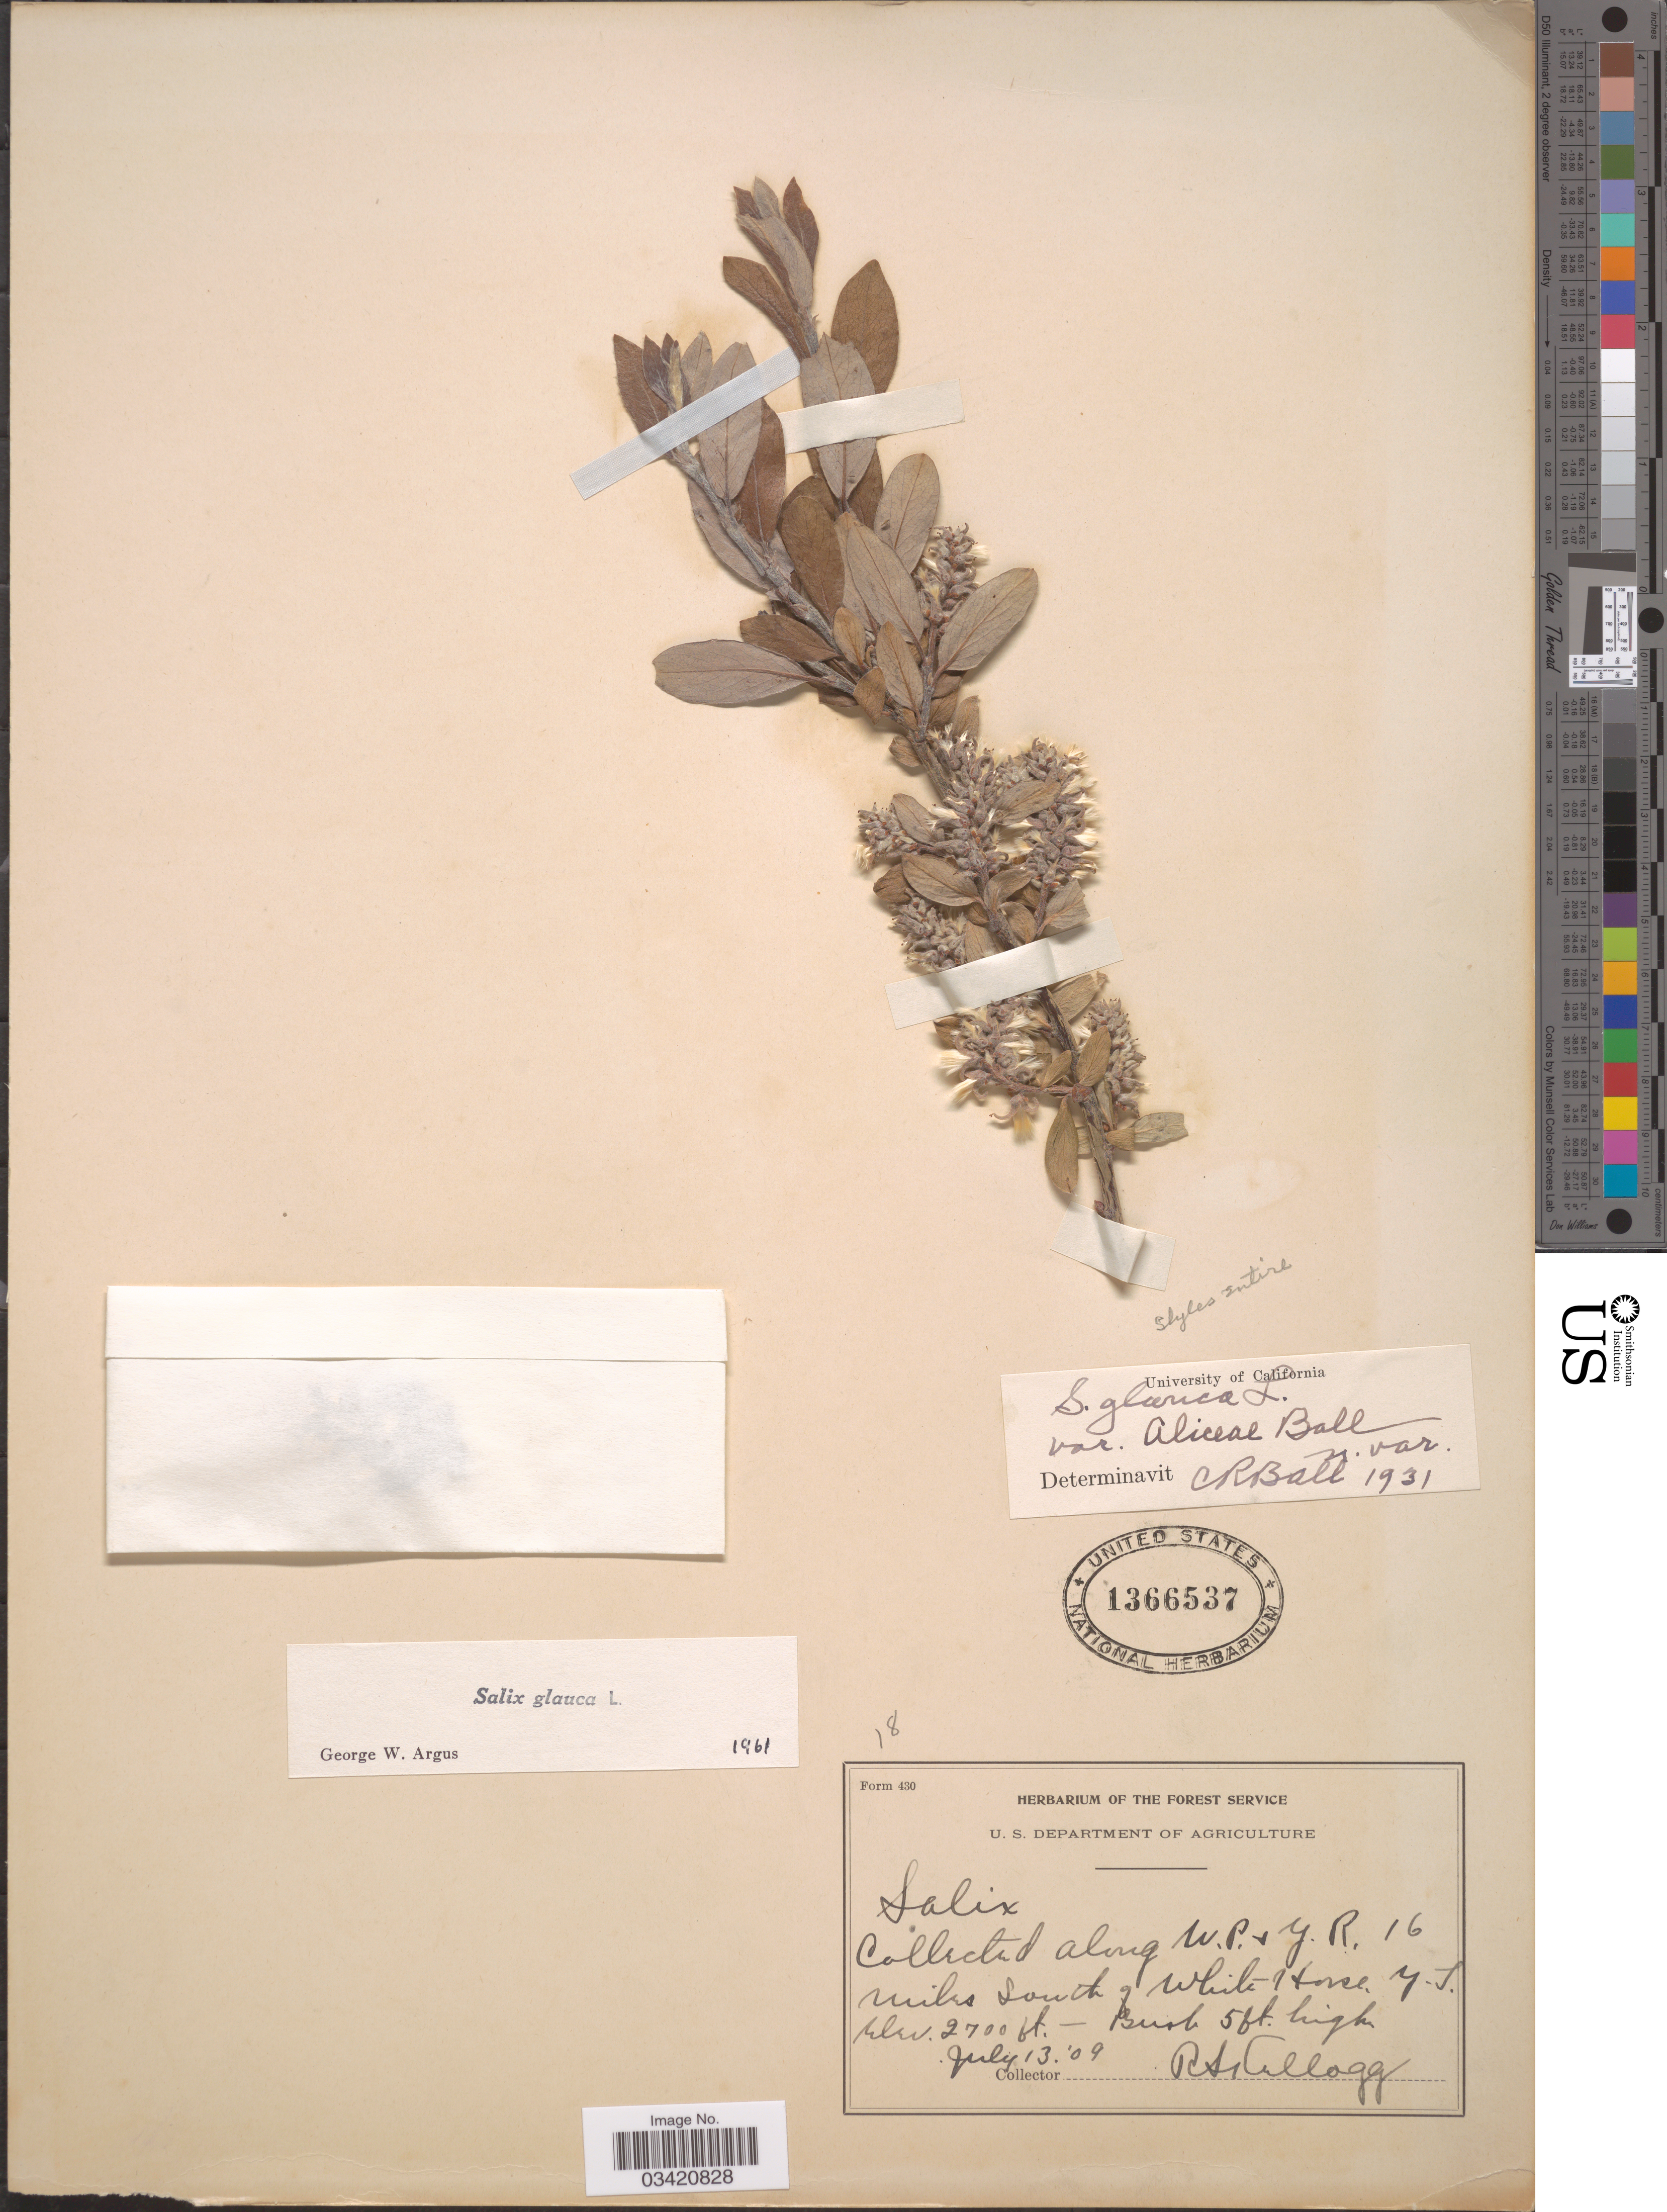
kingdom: Plantae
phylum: Tracheophyta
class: Magnoliopsida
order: Malpighiales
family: Salicaceae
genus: Salix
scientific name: Salix glauca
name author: L.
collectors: R. Kellogg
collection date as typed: Transcribed d/m/y: 13/7/9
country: Canada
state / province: Yukon Territory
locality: Along W.P. & Y.R, 16 miles South of White-Horse.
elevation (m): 823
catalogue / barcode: US 1366537